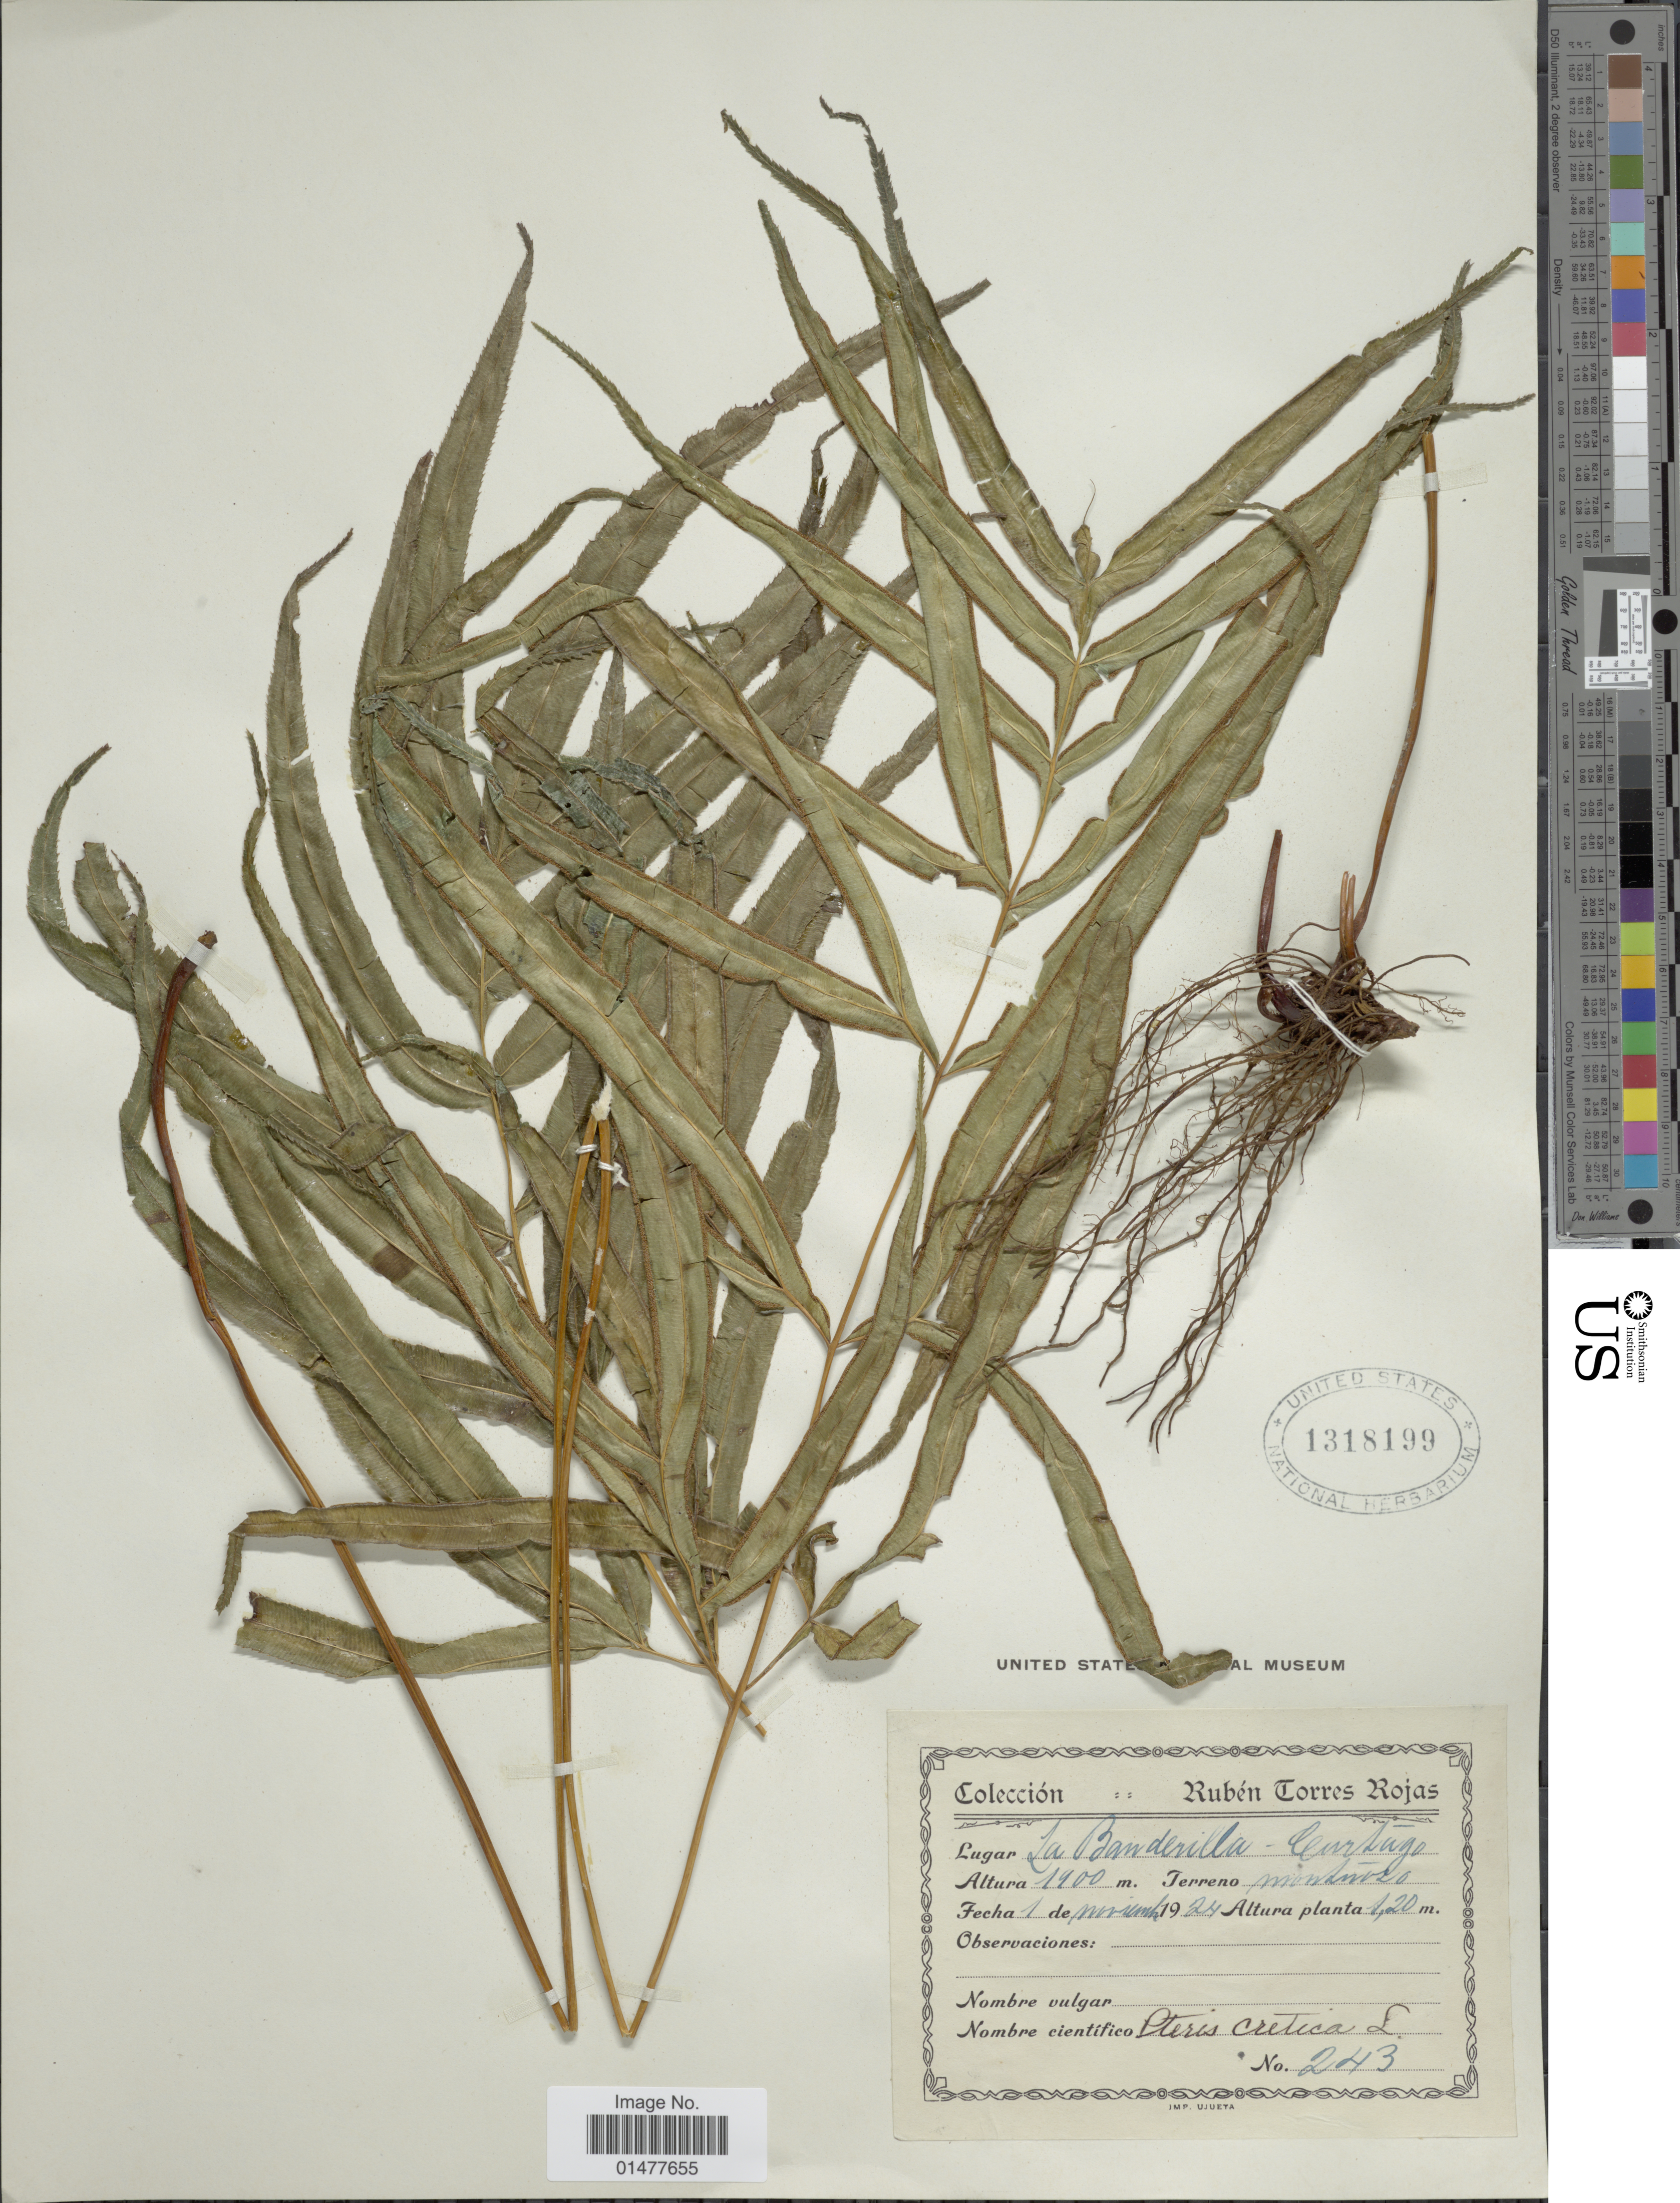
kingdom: Plantae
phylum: Tracheophyta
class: Polypodiopsida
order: Polypodiales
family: Pteridaceae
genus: Pteris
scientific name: Pteris cretica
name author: L.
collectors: R. Torres Rojas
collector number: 243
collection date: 1924-11-01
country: Costa Rica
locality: La Banderilla-Cartago.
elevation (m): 1900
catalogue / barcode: US 1318199